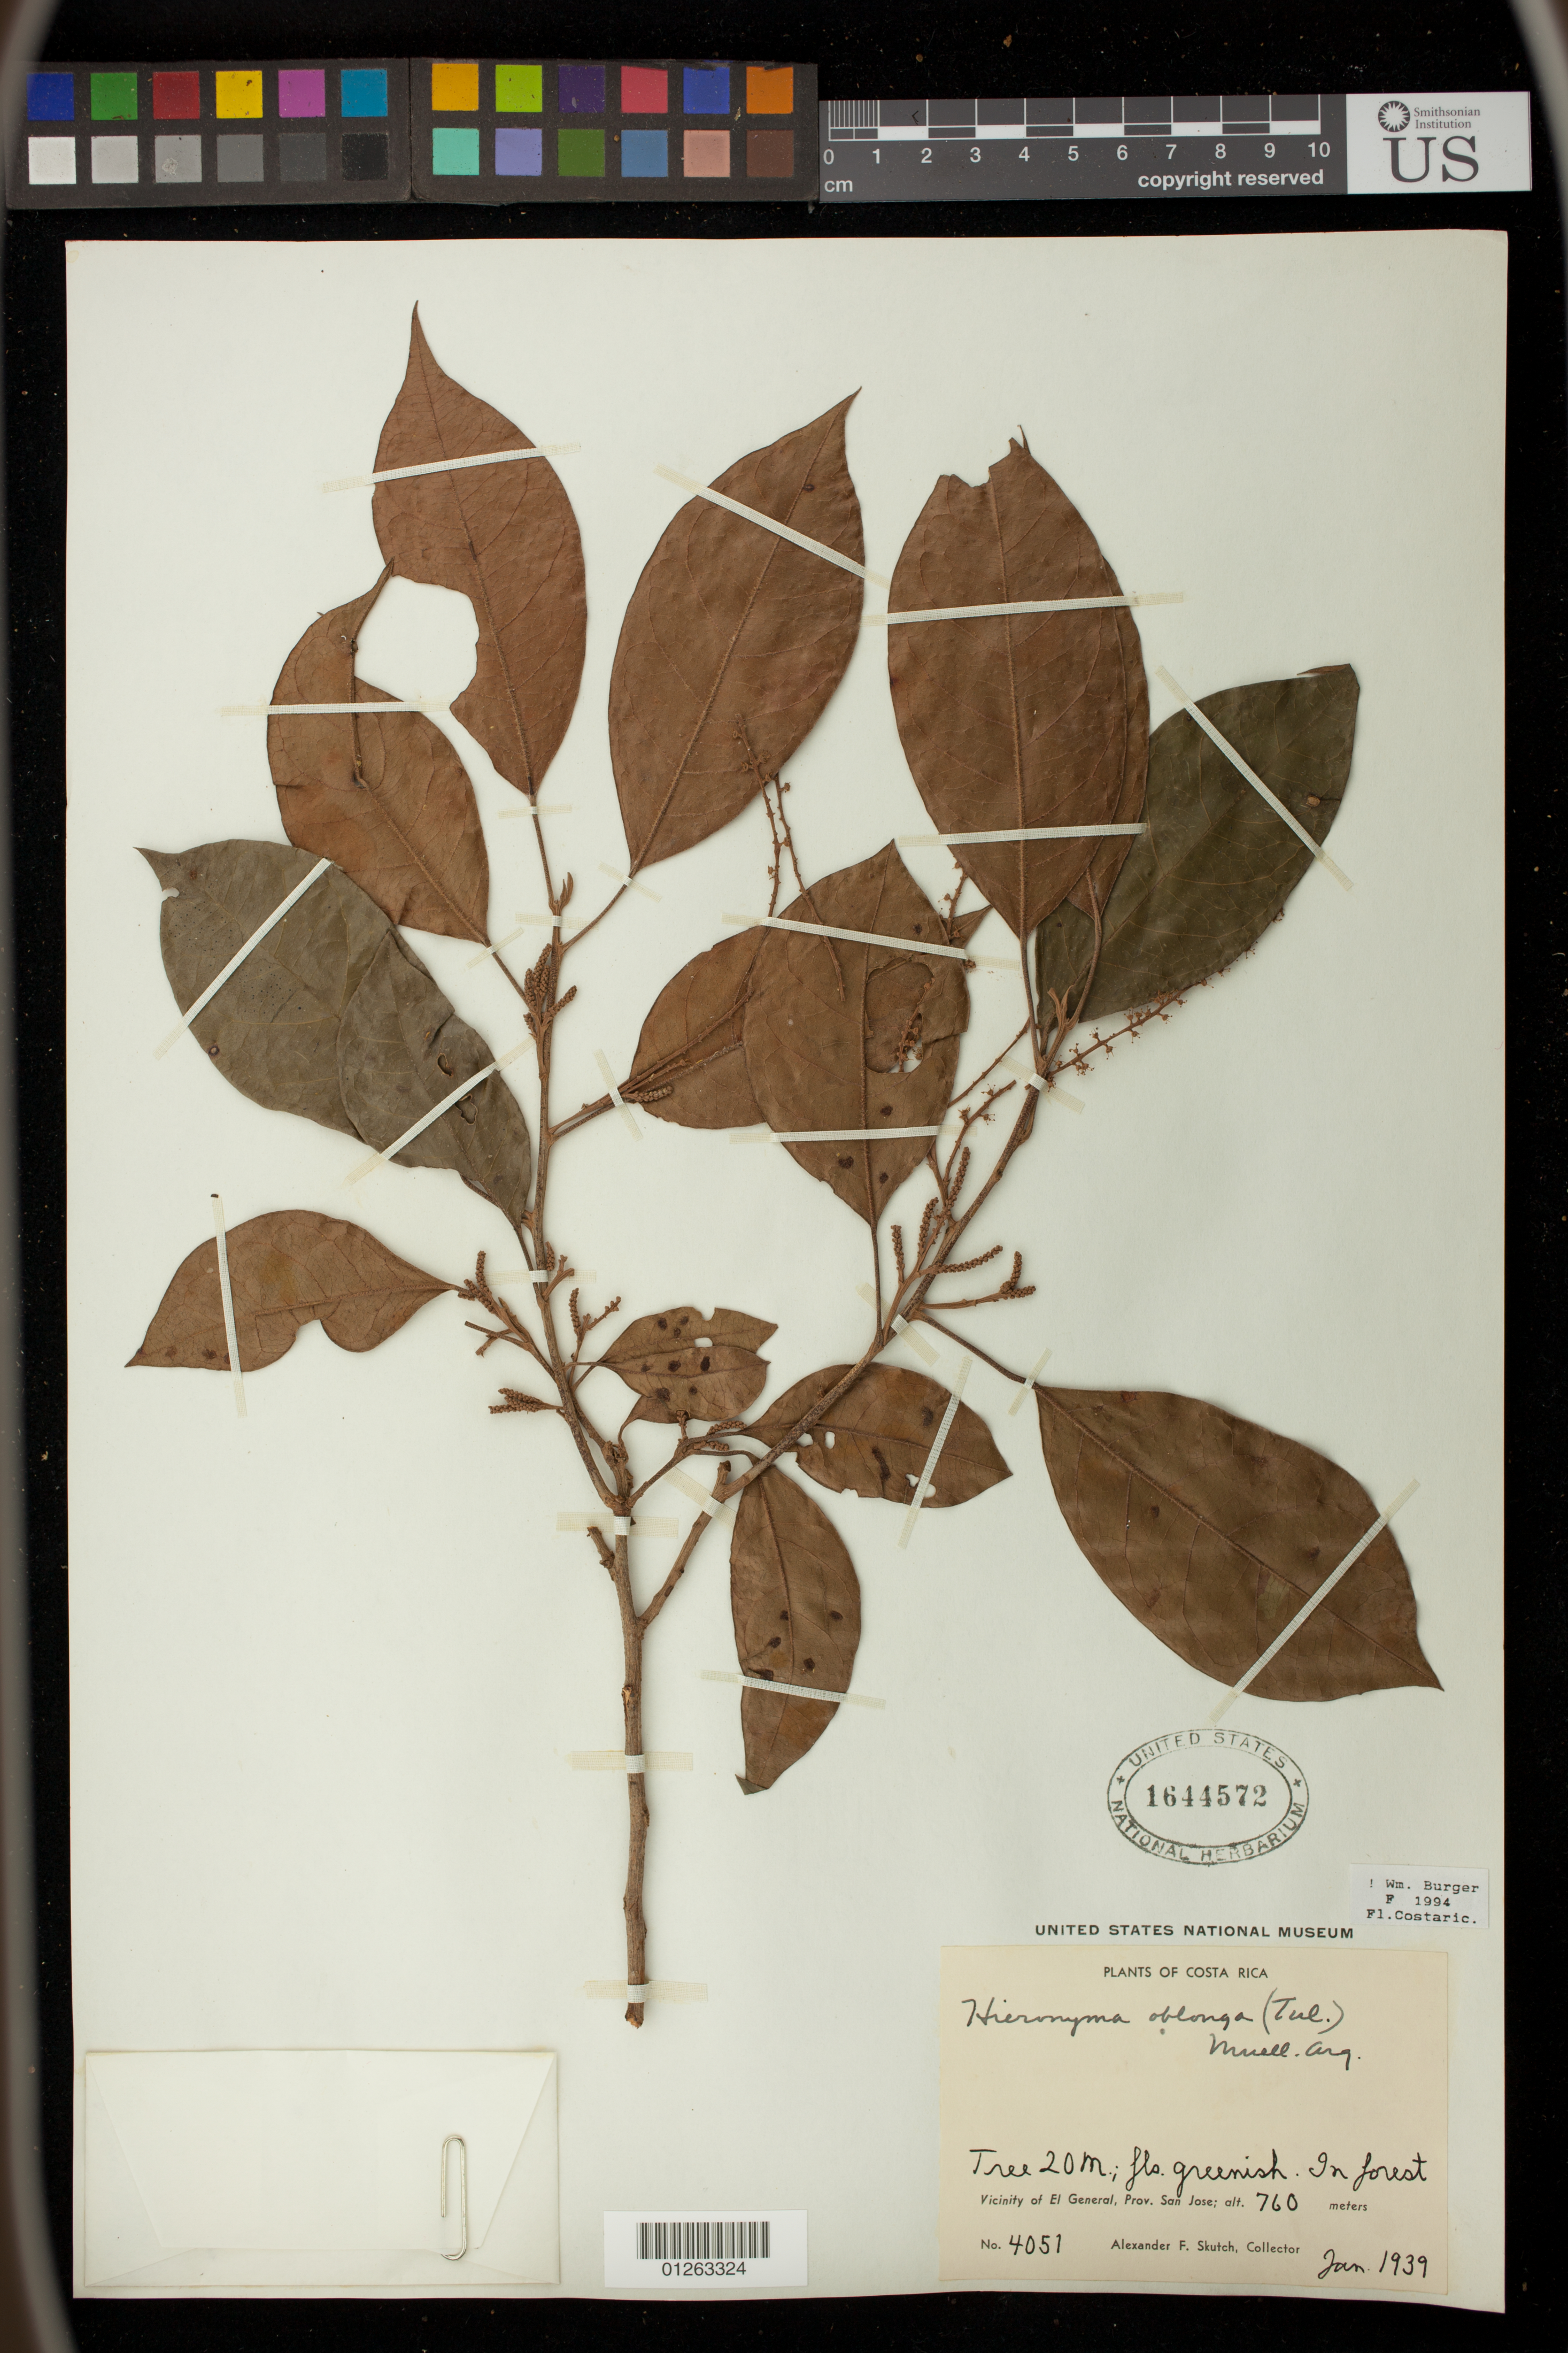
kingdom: Plantae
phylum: Tracheophyta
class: Magnoliopsida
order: Malpighiales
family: Phyllanthaceae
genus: Hieronyma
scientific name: Hieronyma oblonga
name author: (Tul.) Müll. Arg.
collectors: A. F. Skutch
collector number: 4051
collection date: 1939-01-01/1939-01-31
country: Costa Rica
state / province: San José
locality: Vicinity of El General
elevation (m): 761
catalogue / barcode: US 1644572